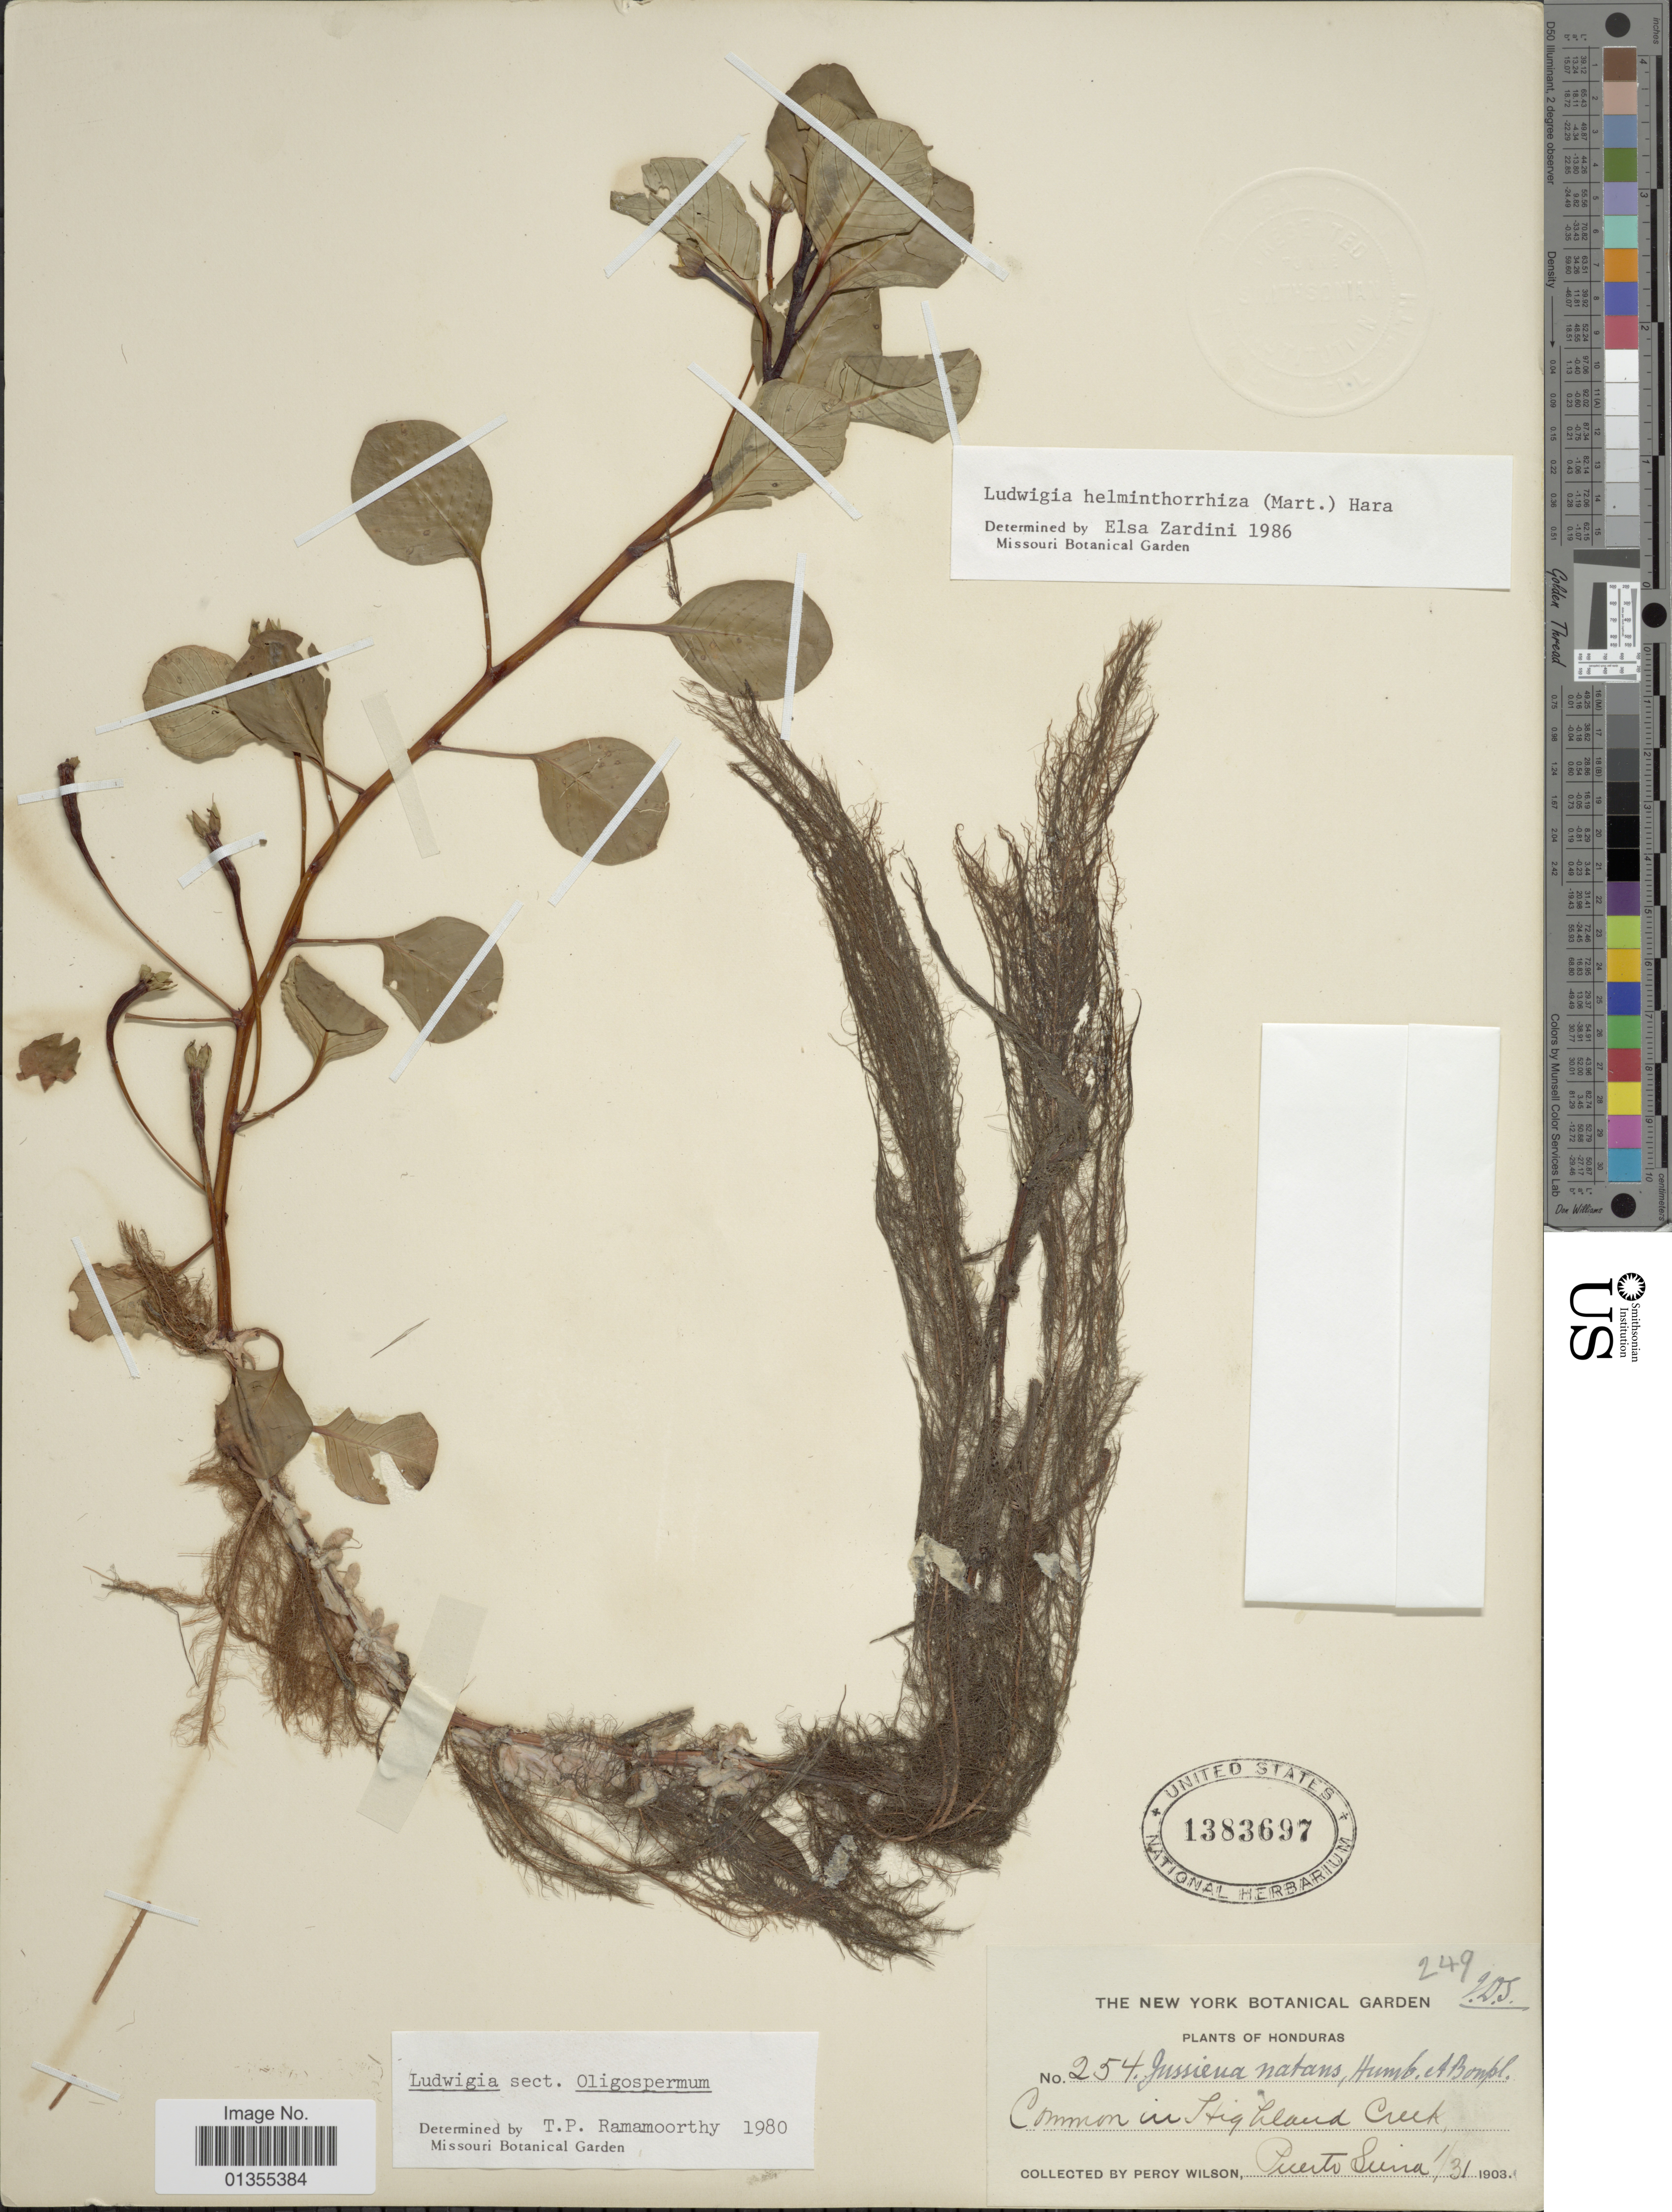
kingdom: Plantae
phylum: Tracheophyta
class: Magnoliopsida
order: Myrtales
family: Onagraceae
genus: Ludwigia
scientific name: Ludwigia helminthorrhiza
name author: (Mart.) H. Hara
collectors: P. Wilson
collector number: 249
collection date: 1903-01-31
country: Honduras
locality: Common in Pig Head Creek, Puerto Sierra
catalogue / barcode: US 1383697